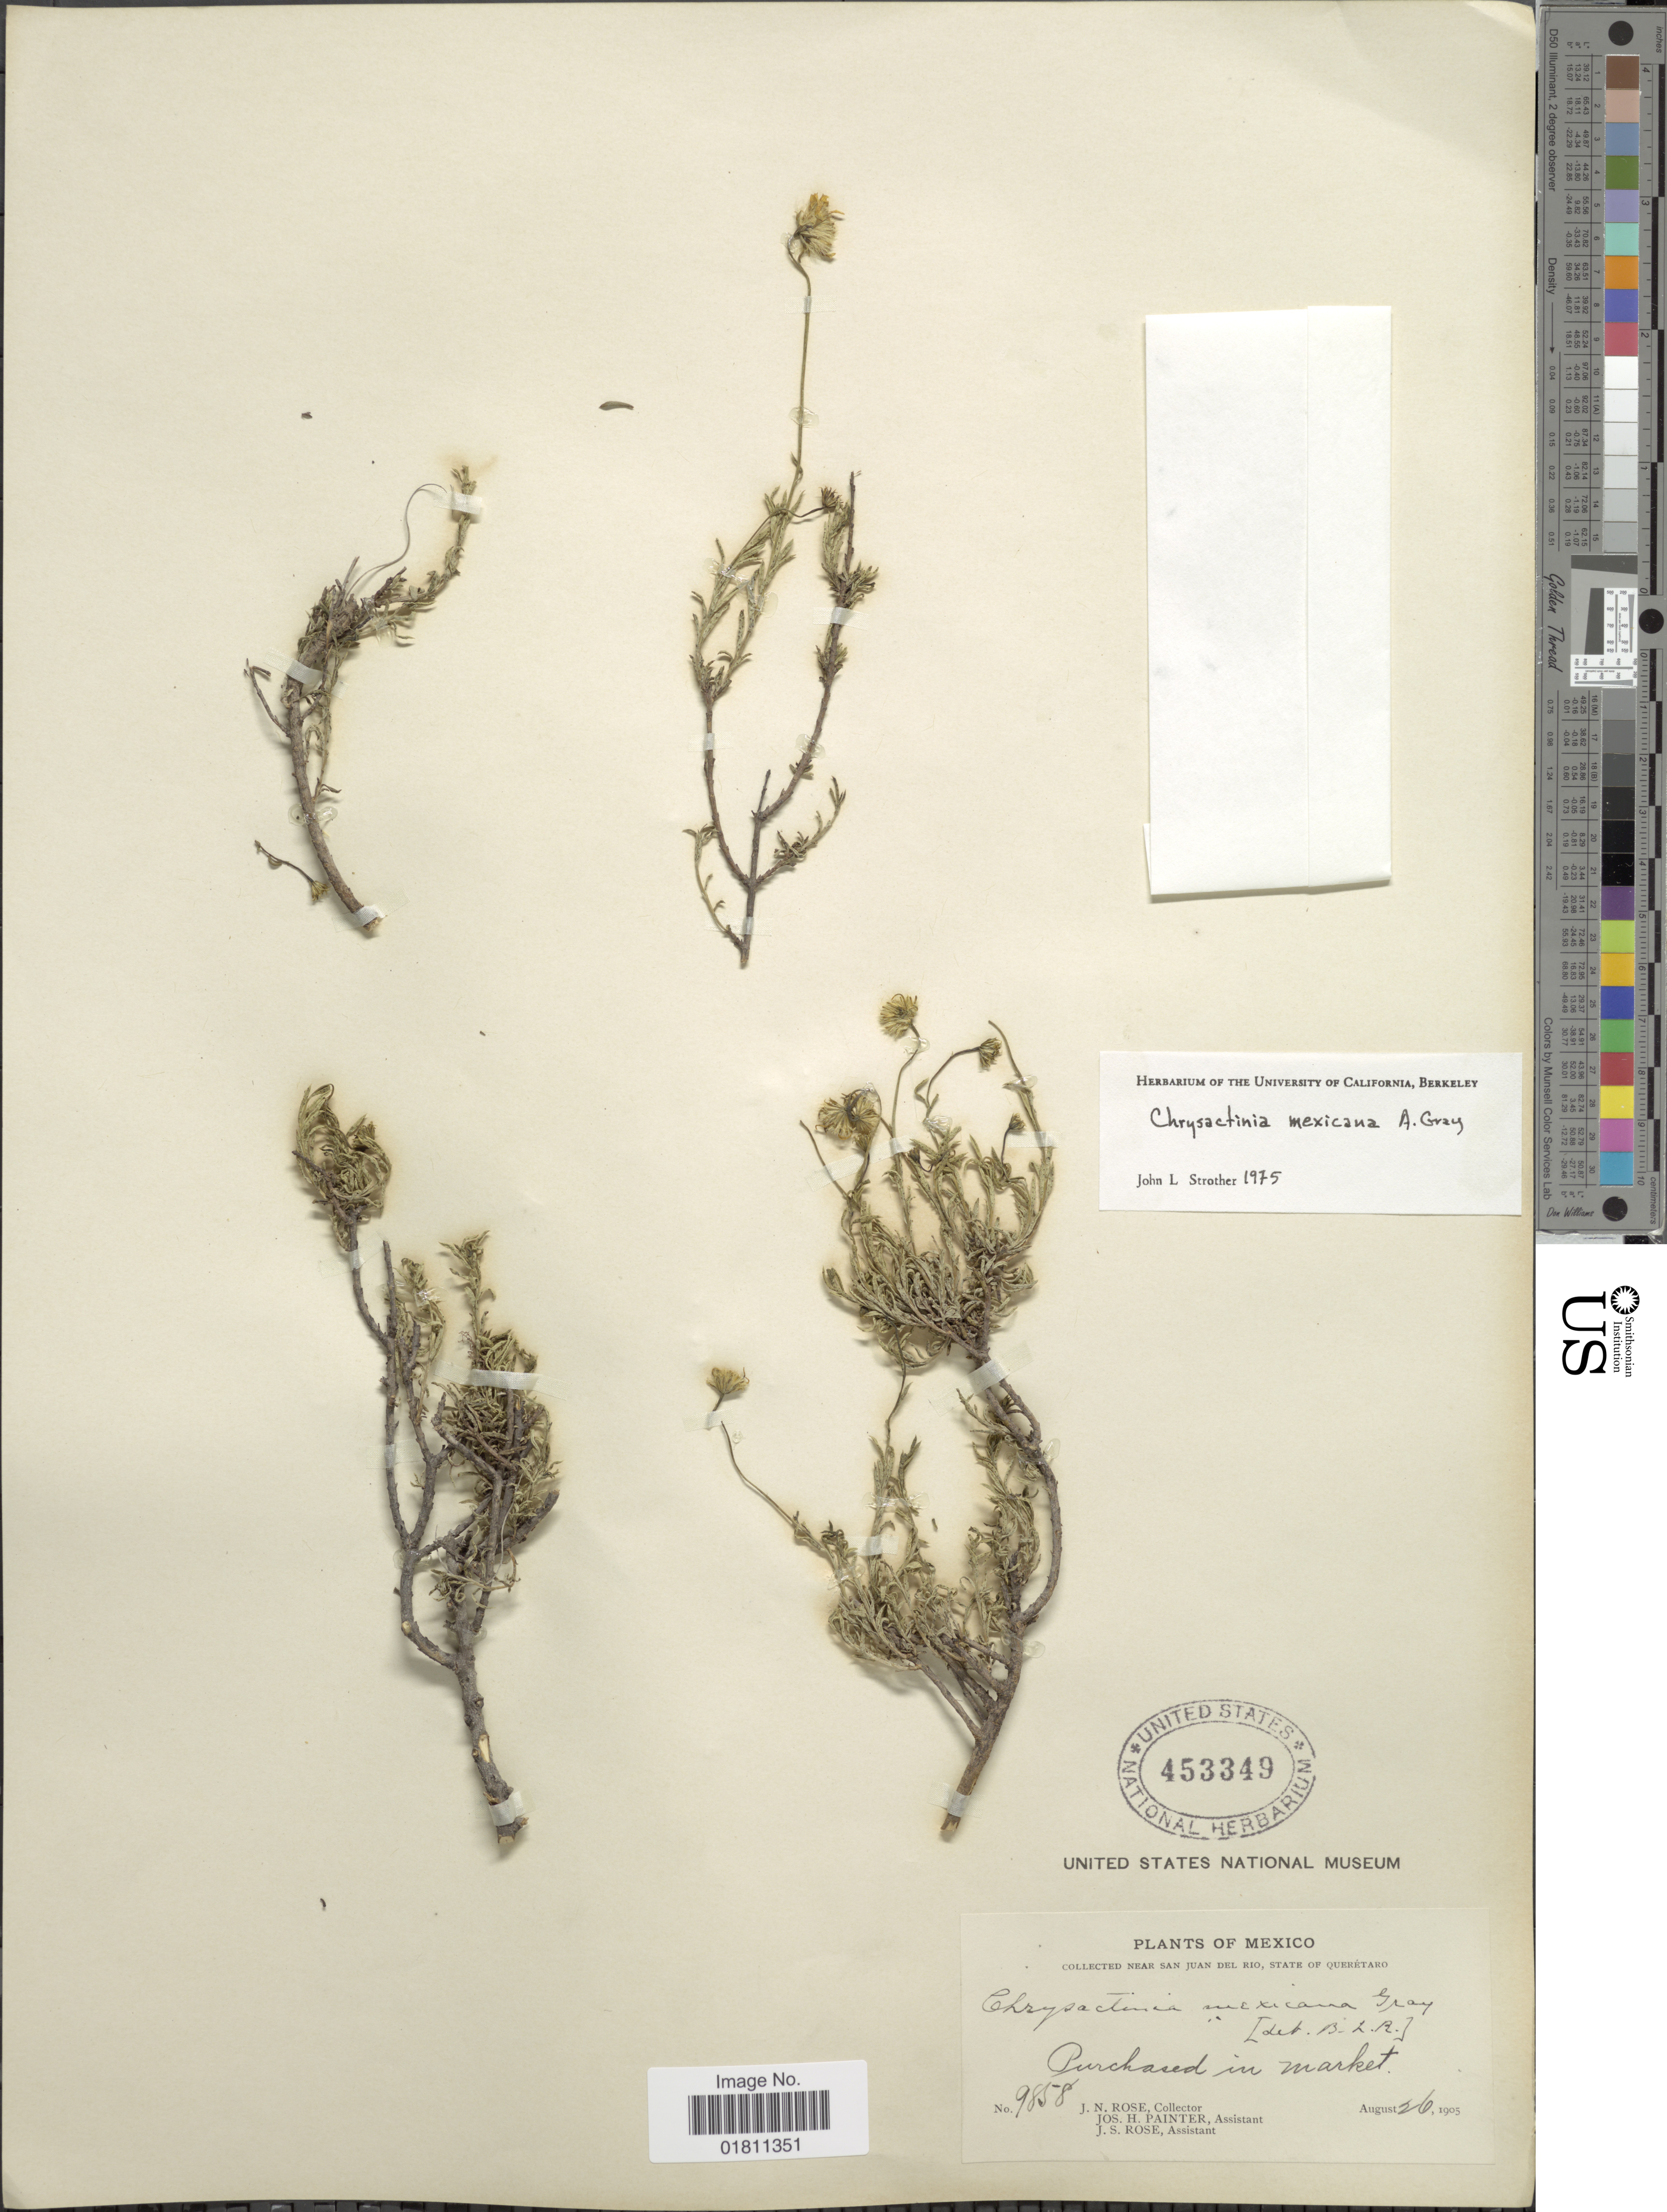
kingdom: Plantae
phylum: Tracheophyta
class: Magnoliopsida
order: Asterales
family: Asteraceae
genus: Chrysactinia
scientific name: Chrysactinia mexicana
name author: A. Gray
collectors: J. N. Rose, J. H. Painter & J. S. Rose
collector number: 9858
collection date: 1905-08-26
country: Mexico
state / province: Querétaro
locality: Near San Juan del Rio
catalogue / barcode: US 453349